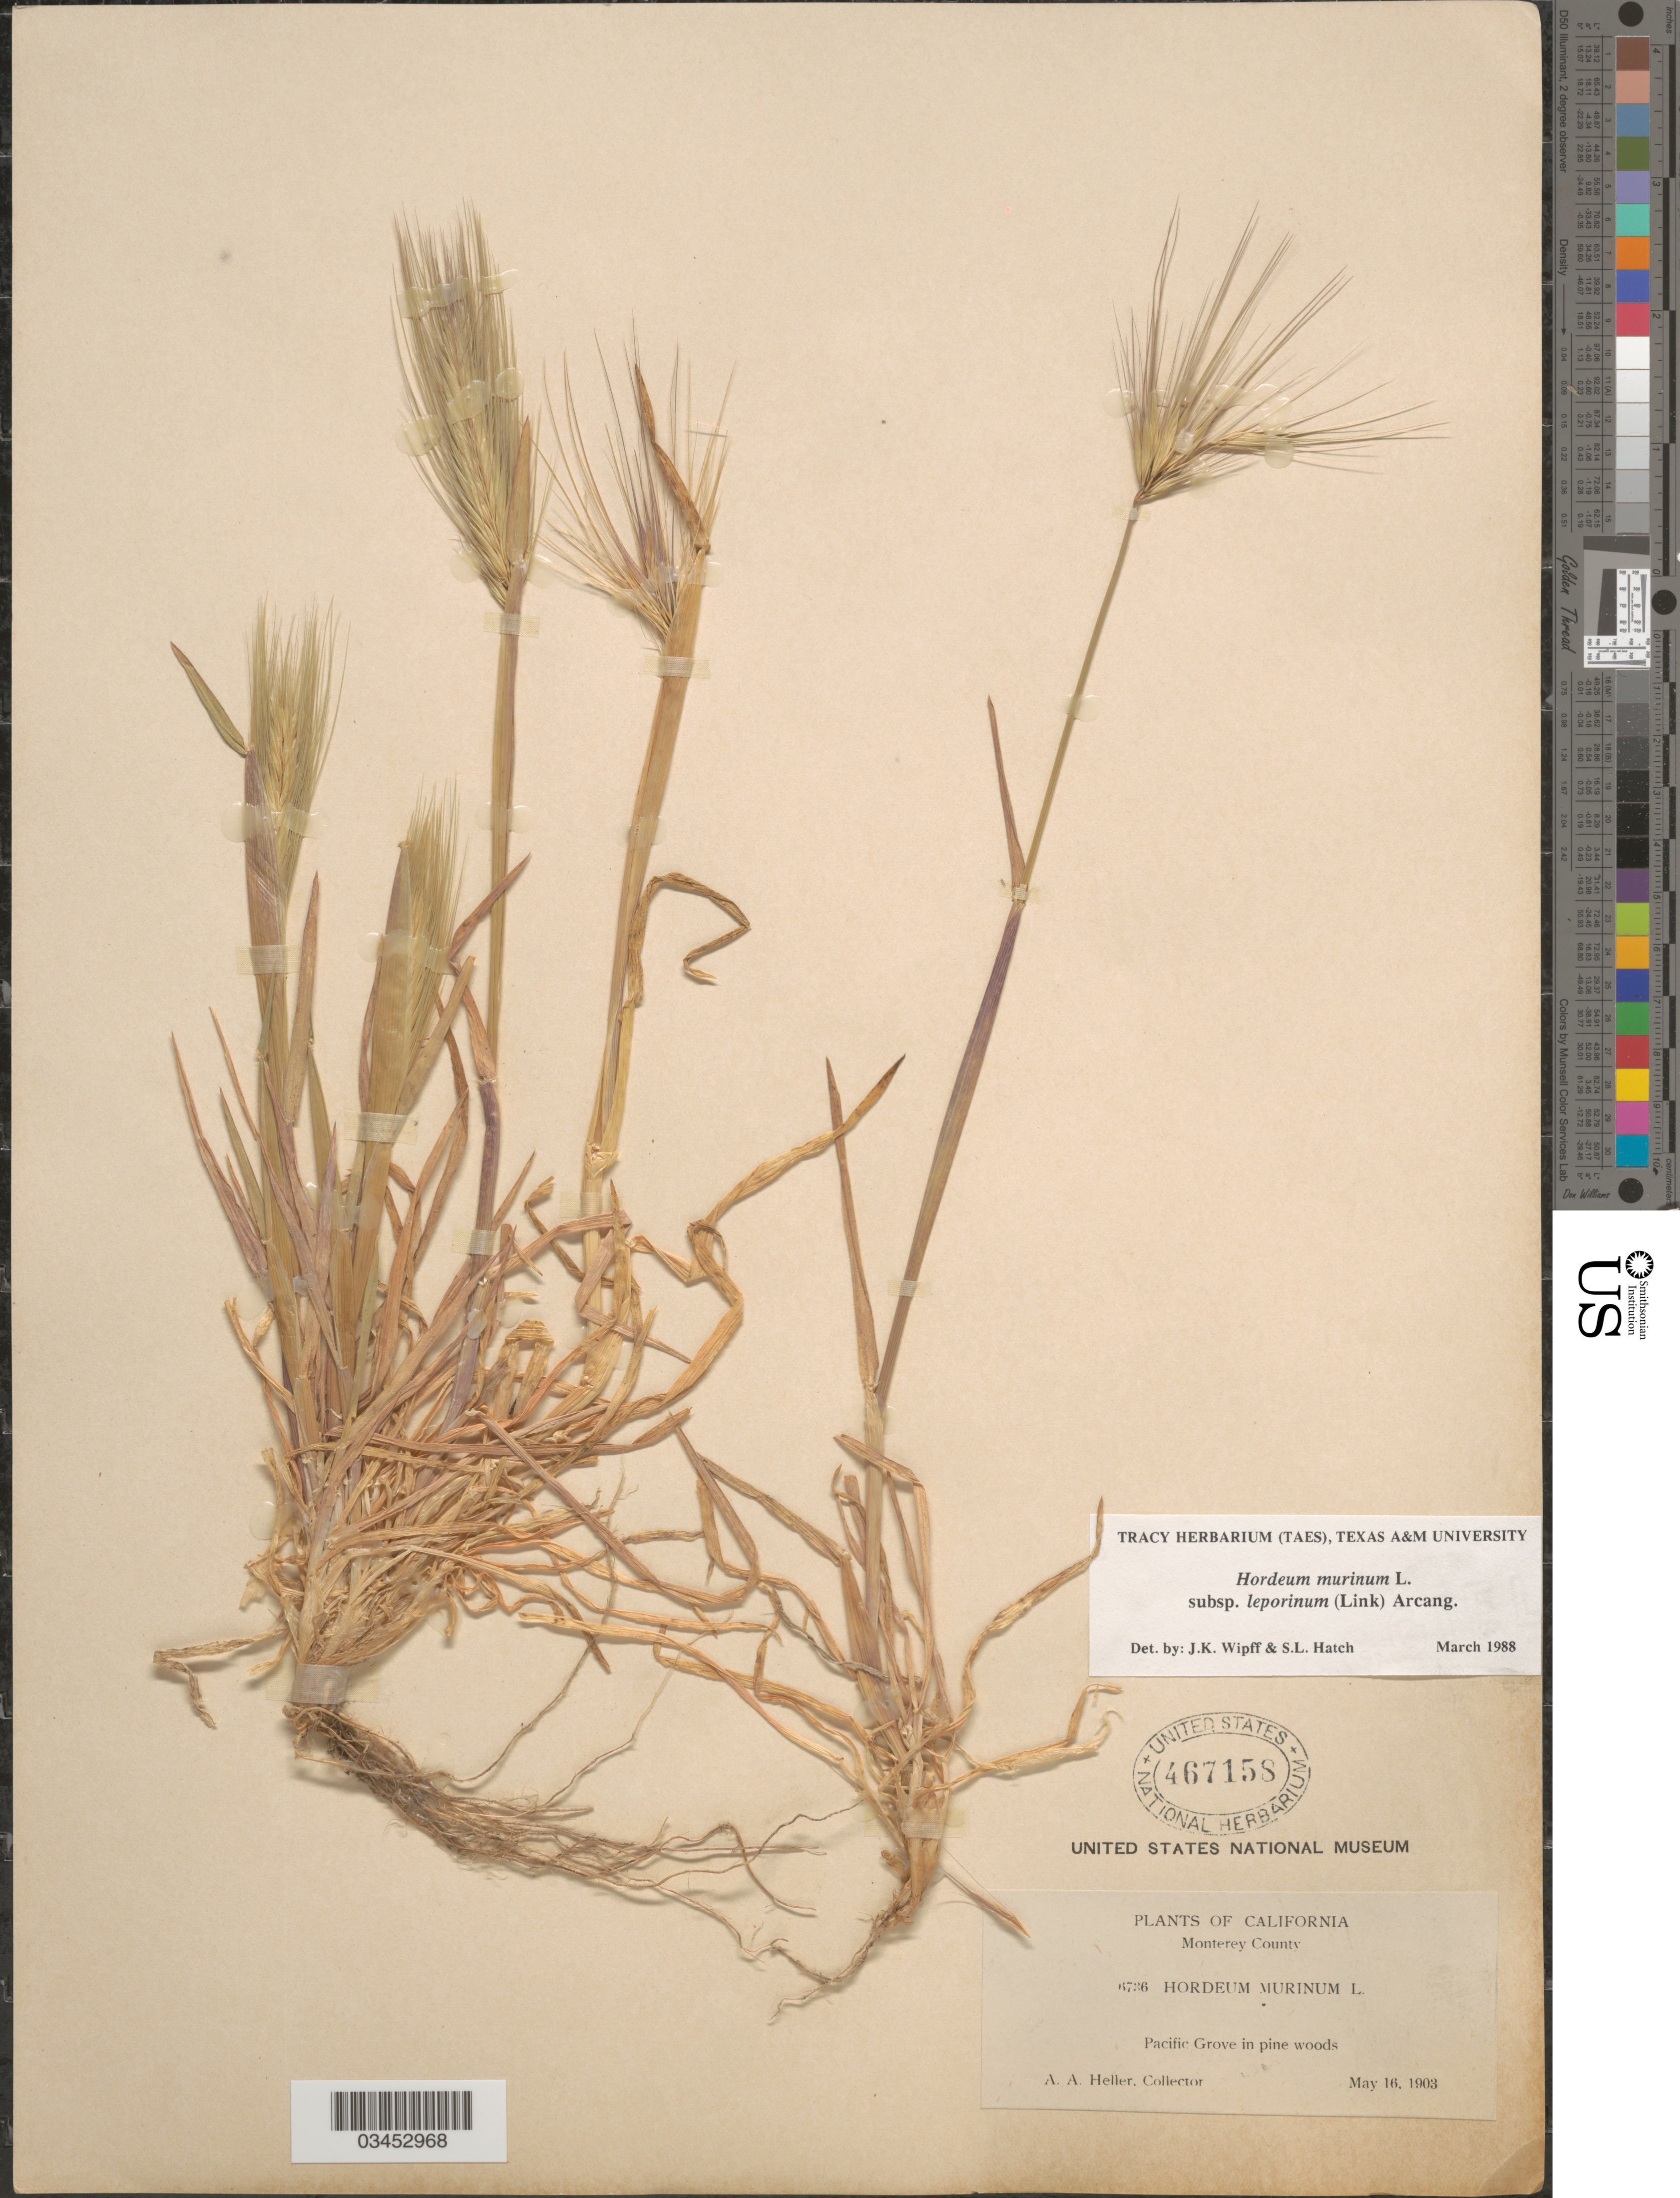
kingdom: Plantae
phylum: Tracheophyta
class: Liliopsida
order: Poales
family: Poaceae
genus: Hordeum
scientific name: Hordeum murinum subsp. leporinum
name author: (Link) Arcang.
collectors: A. A. Heller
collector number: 6736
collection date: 1903-05-16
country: United States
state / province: California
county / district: Monterey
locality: Monterey County. Pacific Grove in pine woods.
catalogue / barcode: US 467158